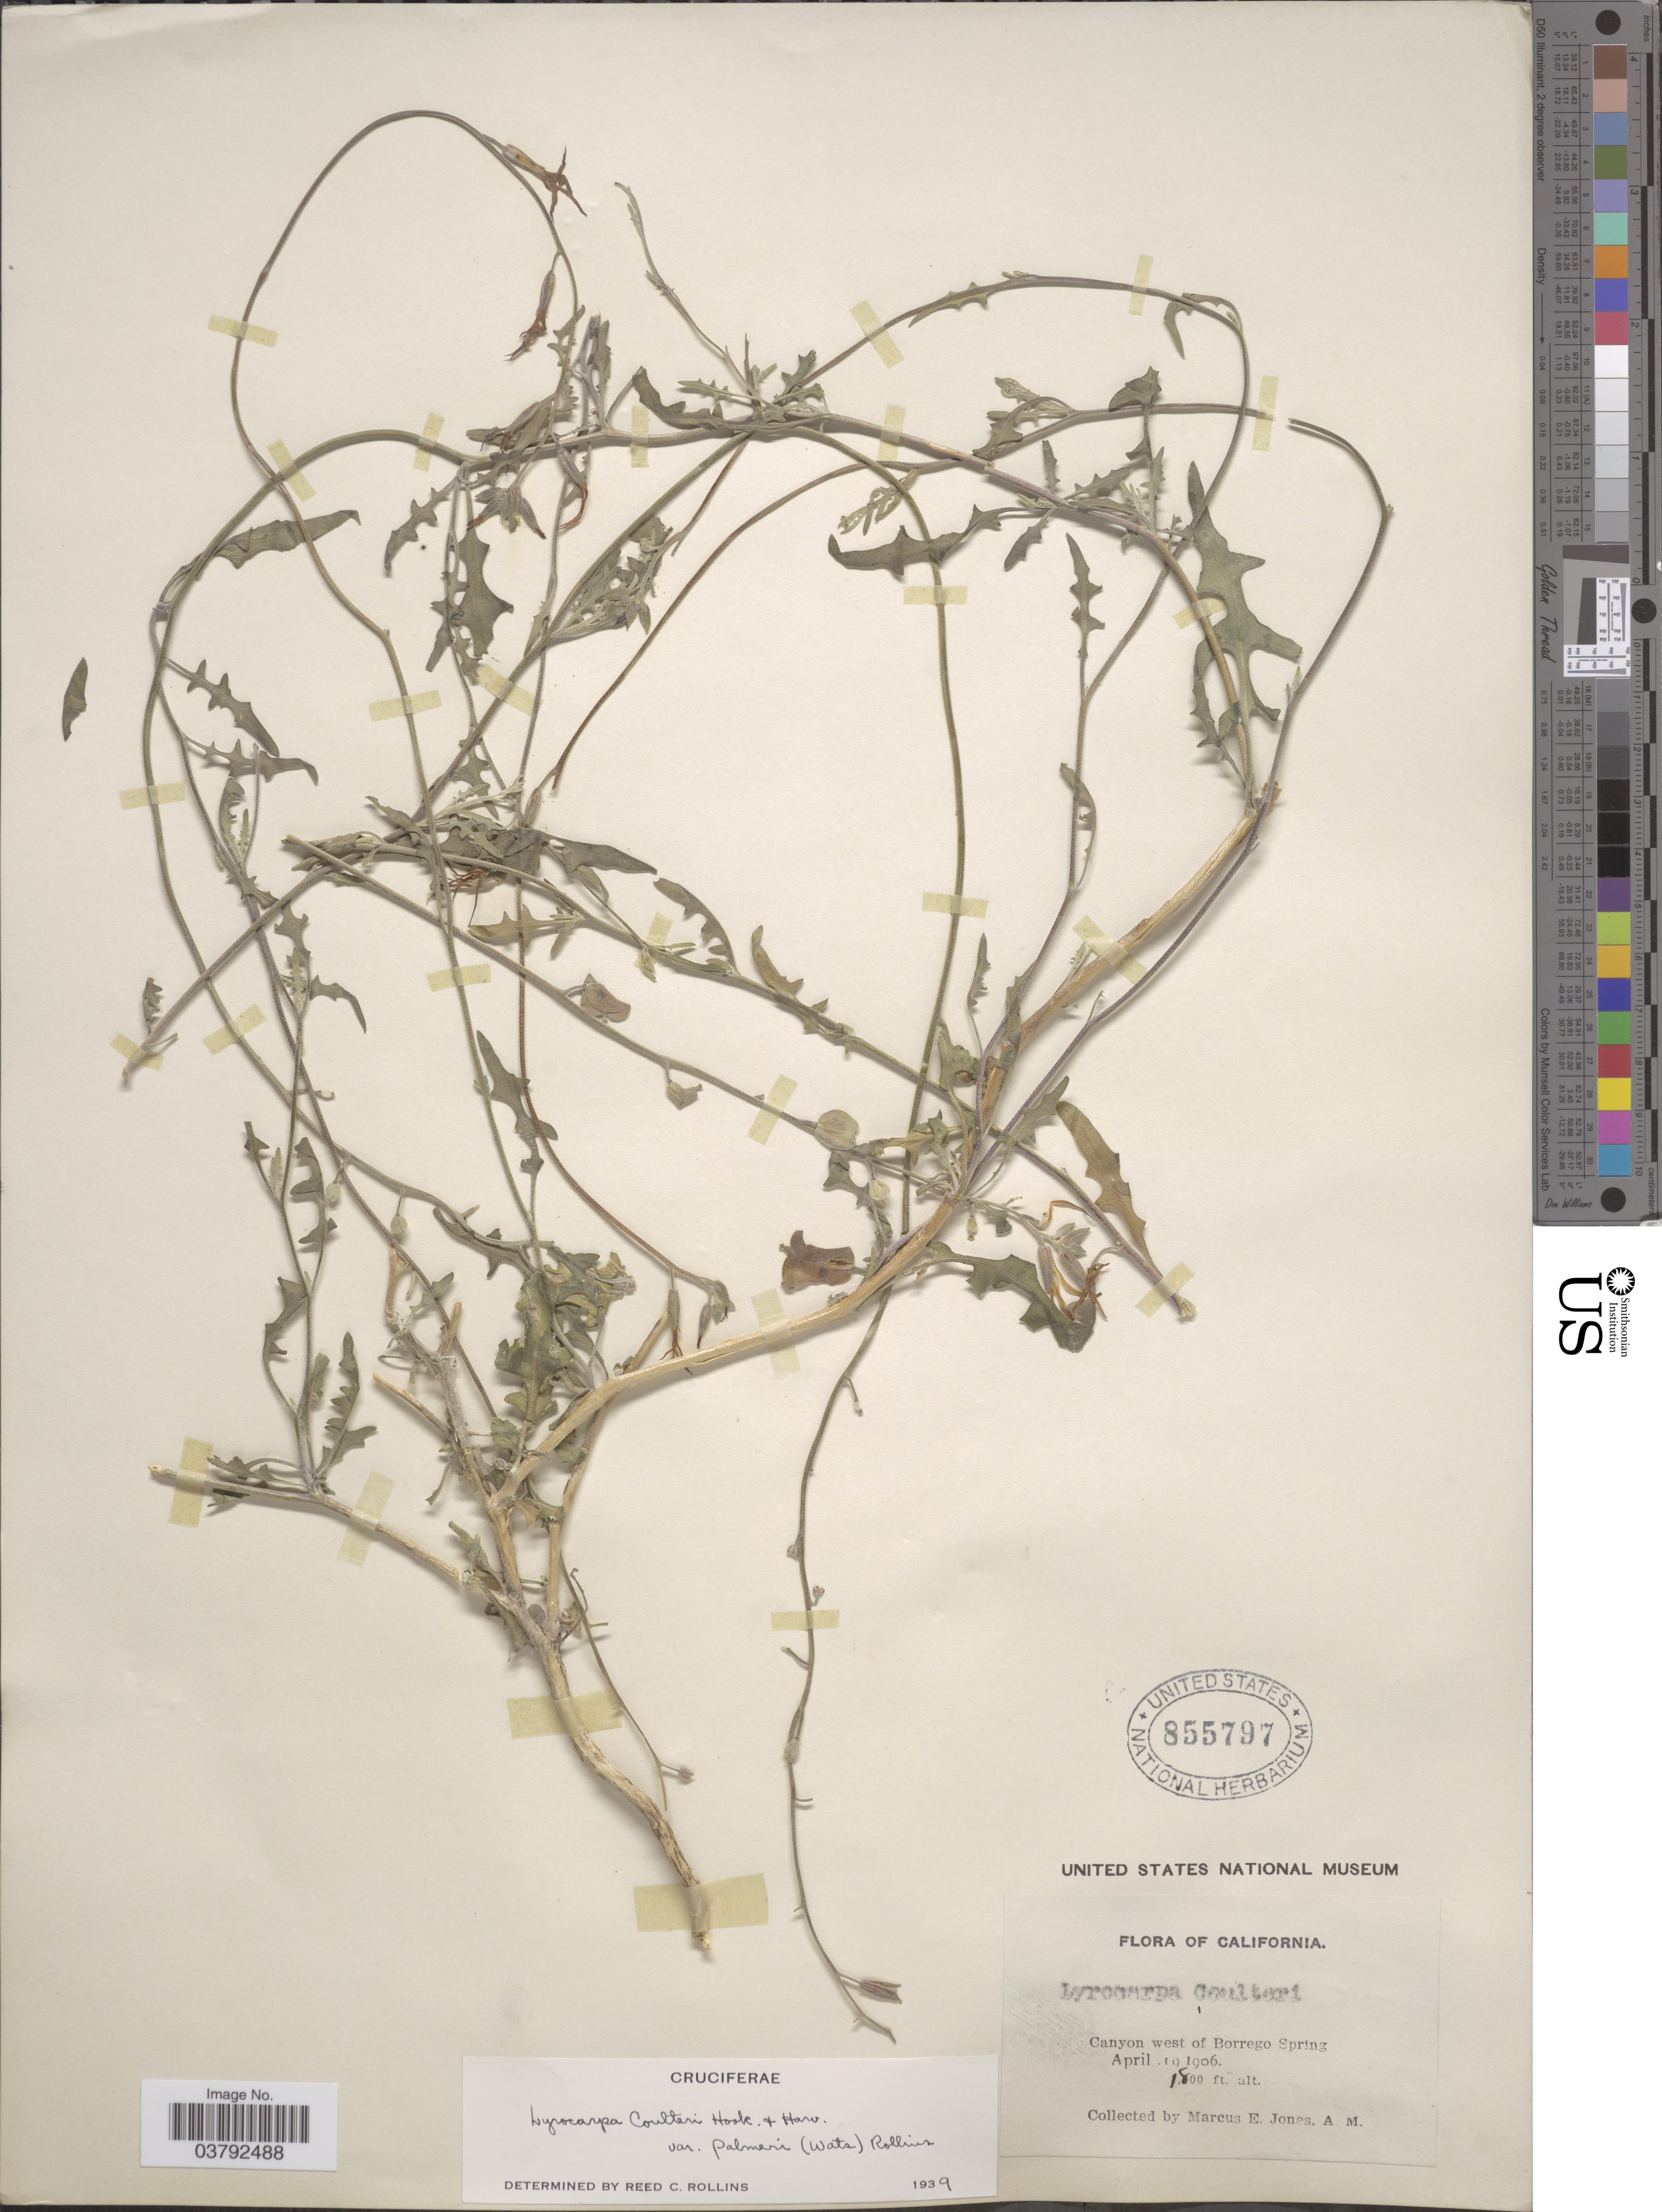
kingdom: Plantae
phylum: Tracheophyta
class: Magnoliopsida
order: Brassicales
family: Brassicaceae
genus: Lyrocarpa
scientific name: Lyrocarpa coulteri var. palmeri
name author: (S. Watson) Rollins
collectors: M. E. Jones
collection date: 1906-04-19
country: United States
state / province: California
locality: Canyon west of Borrego Spring.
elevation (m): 549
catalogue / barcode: US 855797